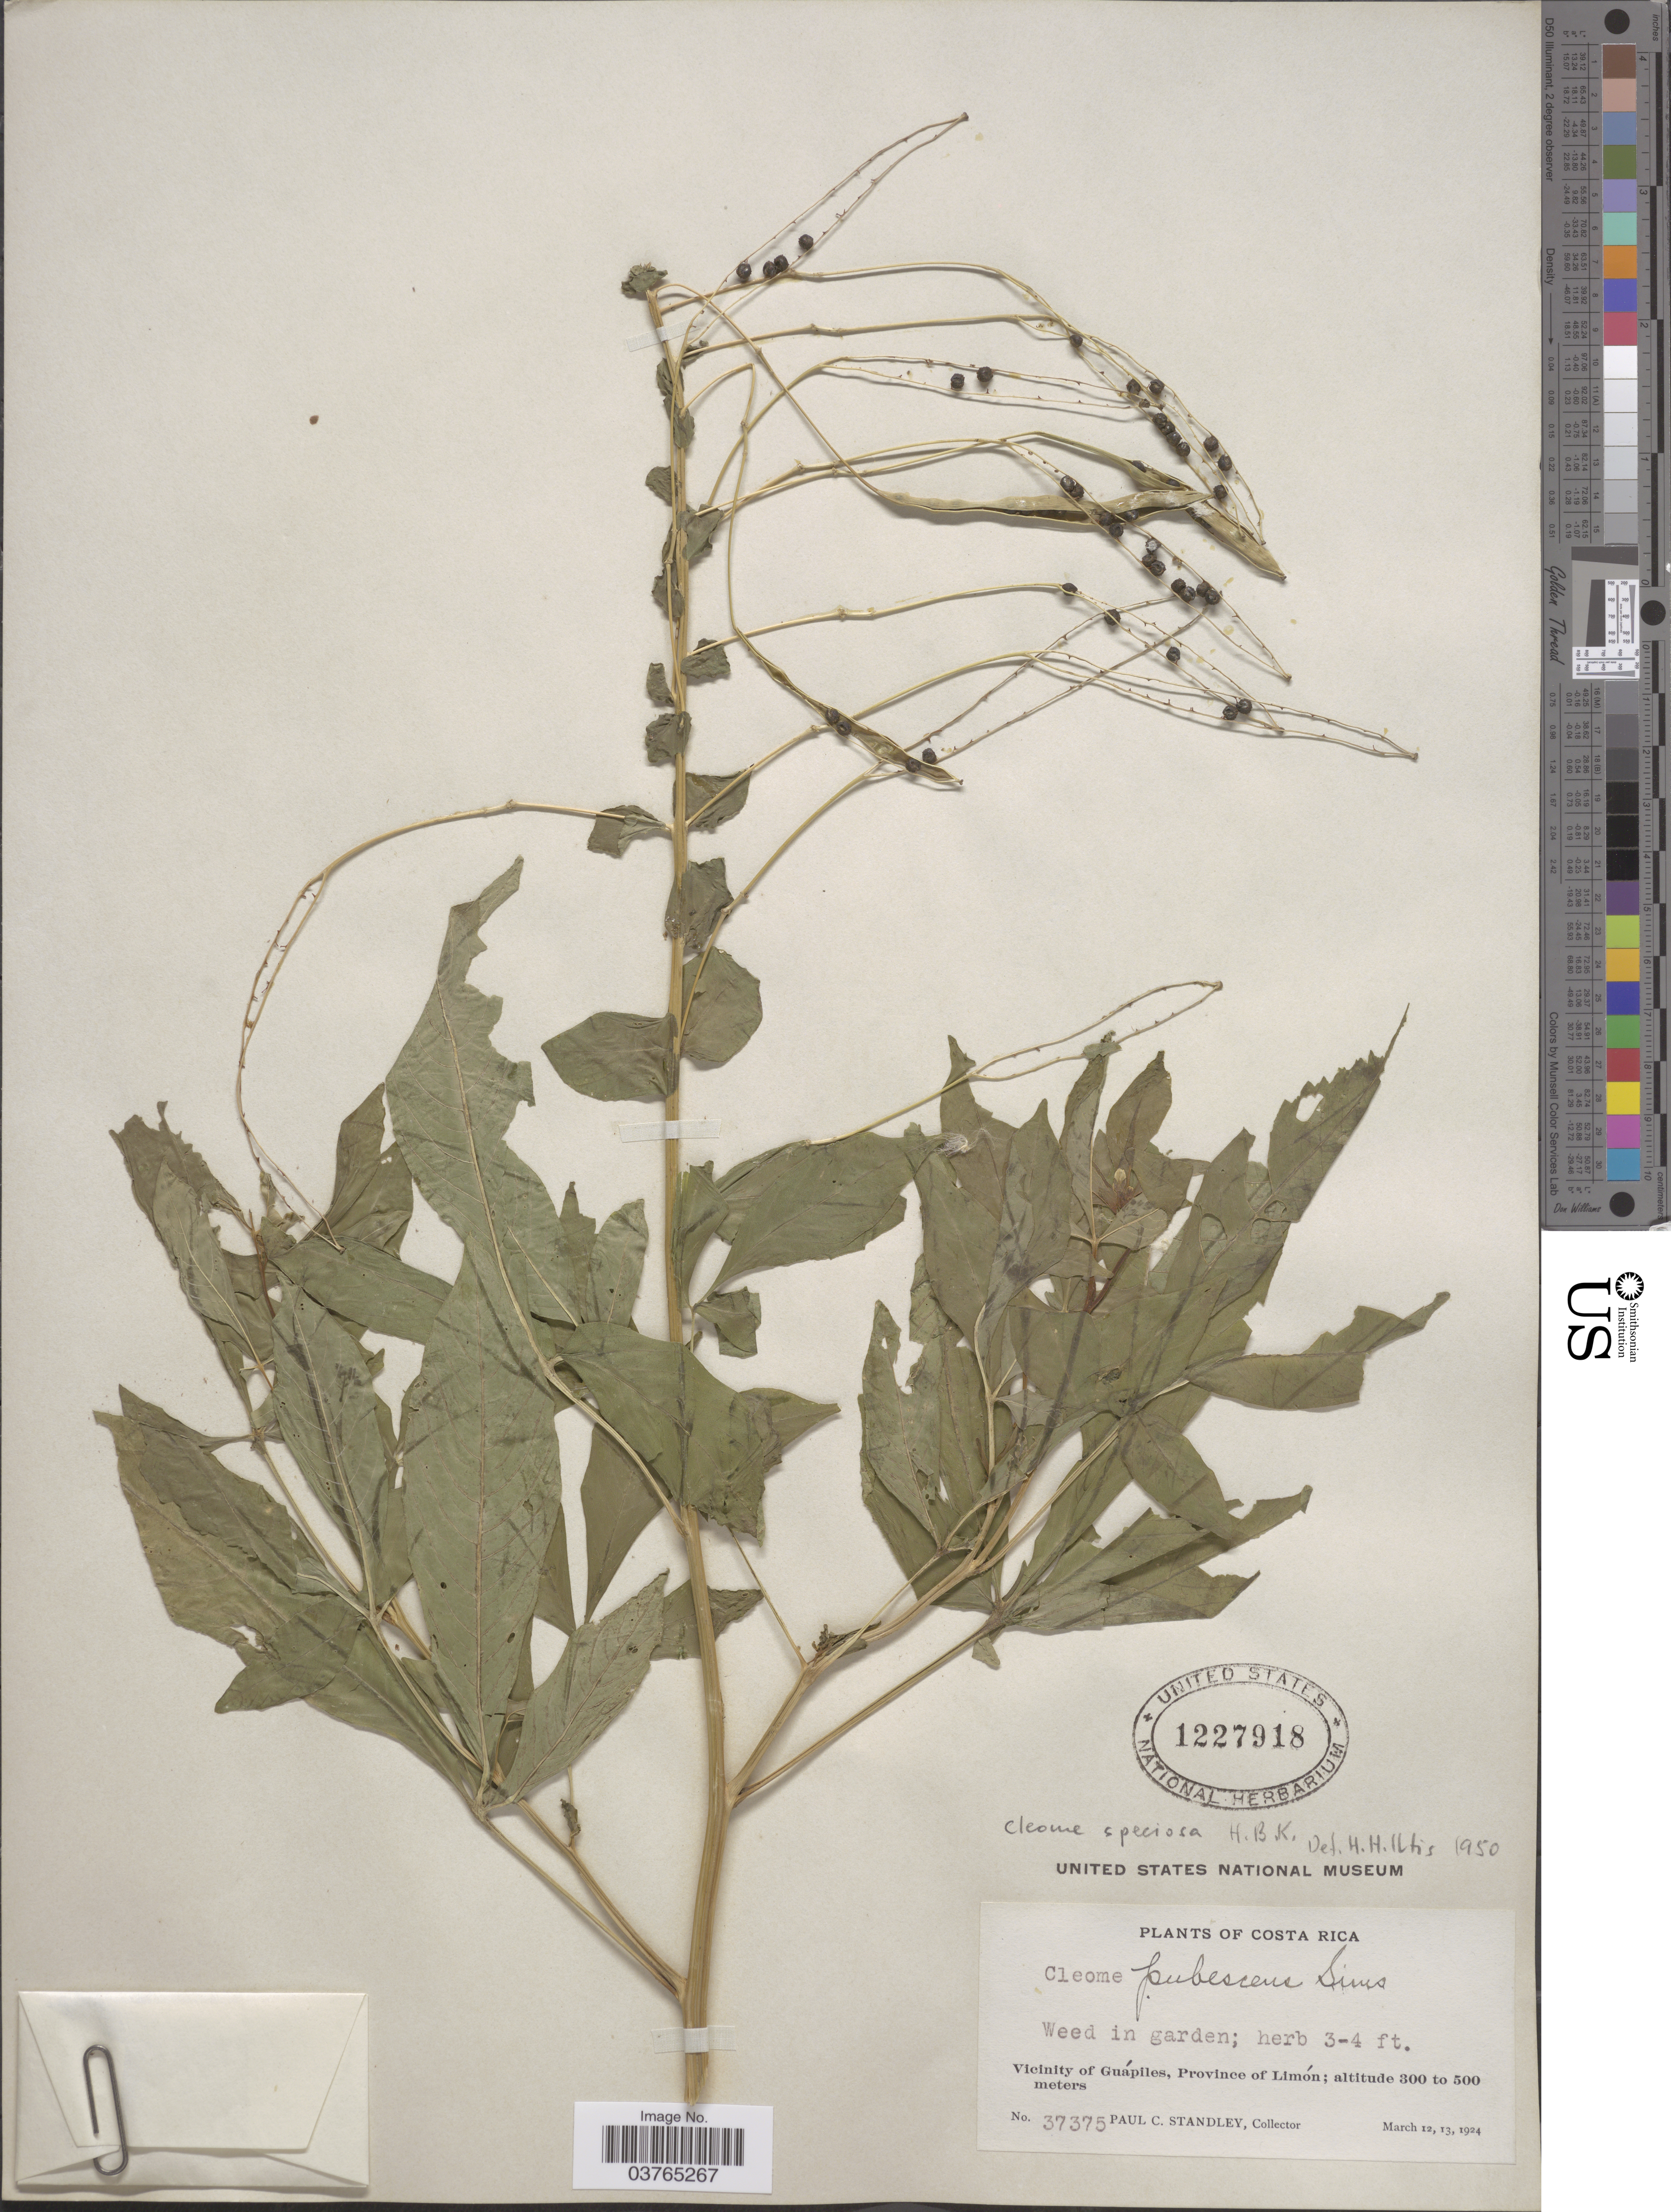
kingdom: Plantae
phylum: Tracheophyta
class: Magnoliopsida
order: Brassicales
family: Cleomaceae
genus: Cleoserrata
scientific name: Cleoserrata speciosa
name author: (Raf.) Iltis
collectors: P. C. Standley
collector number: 37375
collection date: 1924-03-12/1924-03-13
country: Costa Rica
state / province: Limón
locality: Vicinity of Guápiles.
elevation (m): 300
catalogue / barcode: US 1227918